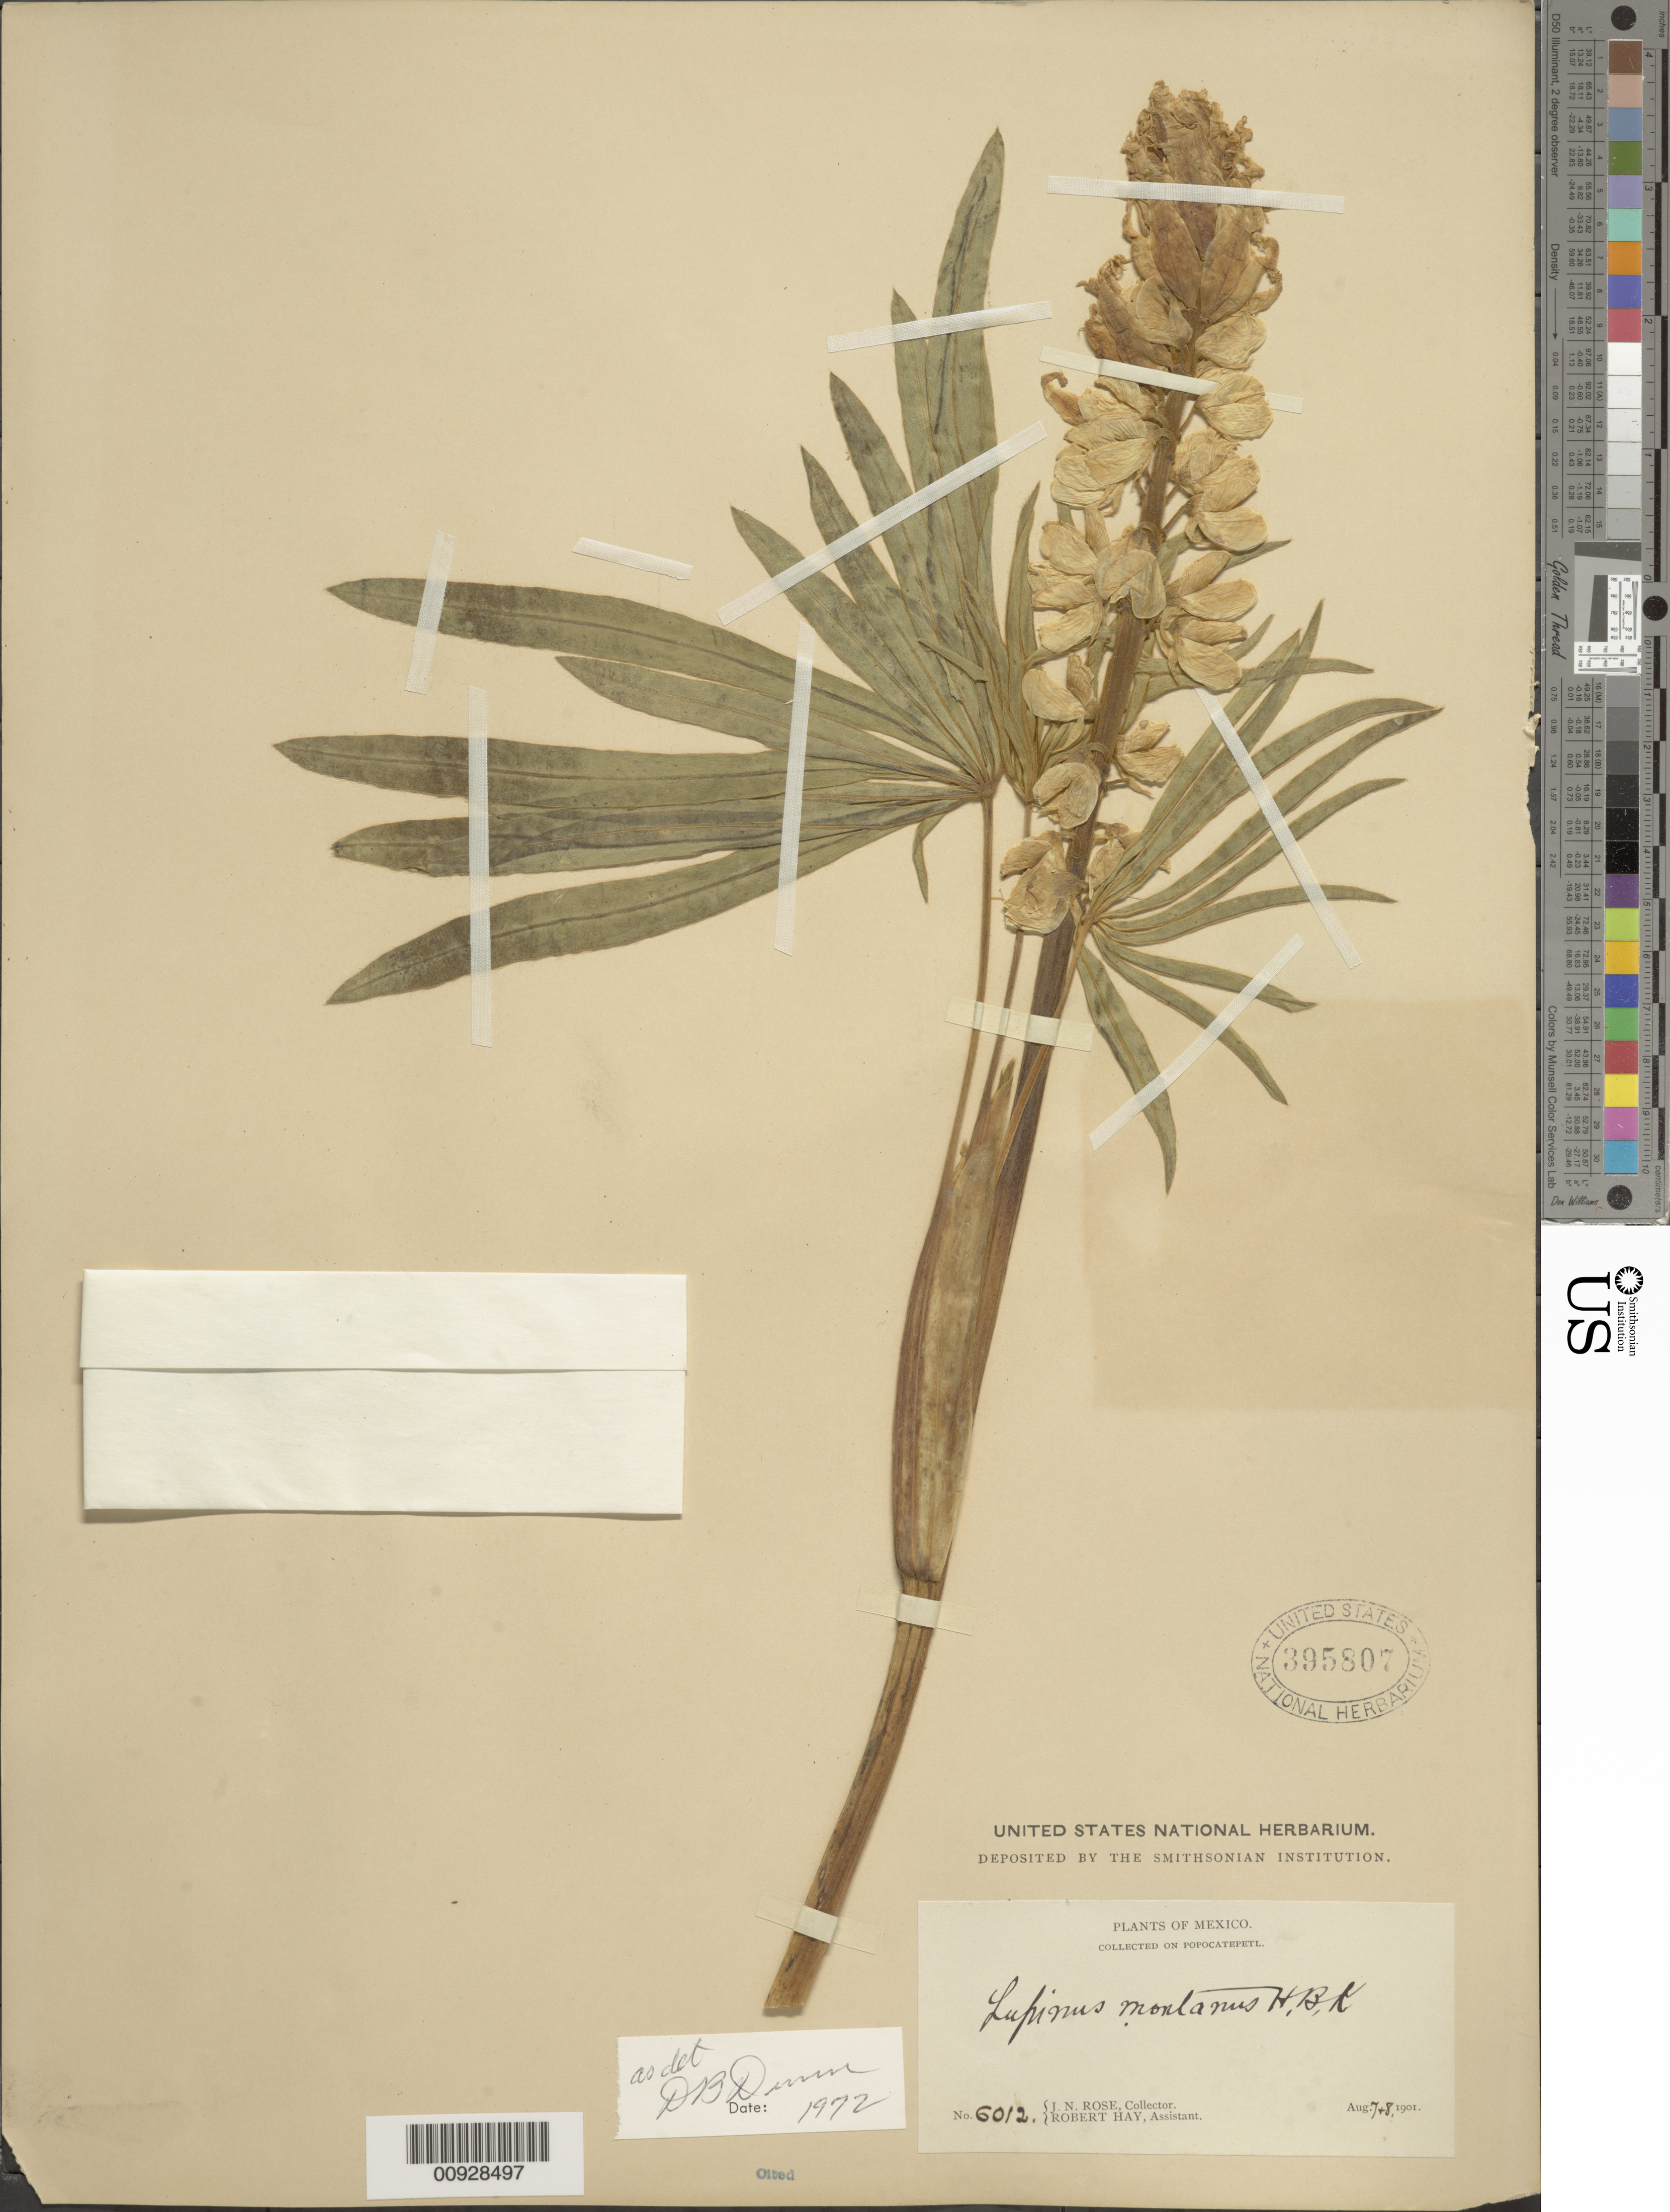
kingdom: Plantae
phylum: Tracheophyta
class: Magnoliopsida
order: Fabales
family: Fabaceae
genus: Lupinus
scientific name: Lupinus montanus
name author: Kunth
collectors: J. N. Rose & R. Hay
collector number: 6012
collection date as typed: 07 Aug 1901 to 08 Aug 1901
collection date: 1901-08-07/1901-08-08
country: Mexico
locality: Popocatepetl.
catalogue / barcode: US 395807